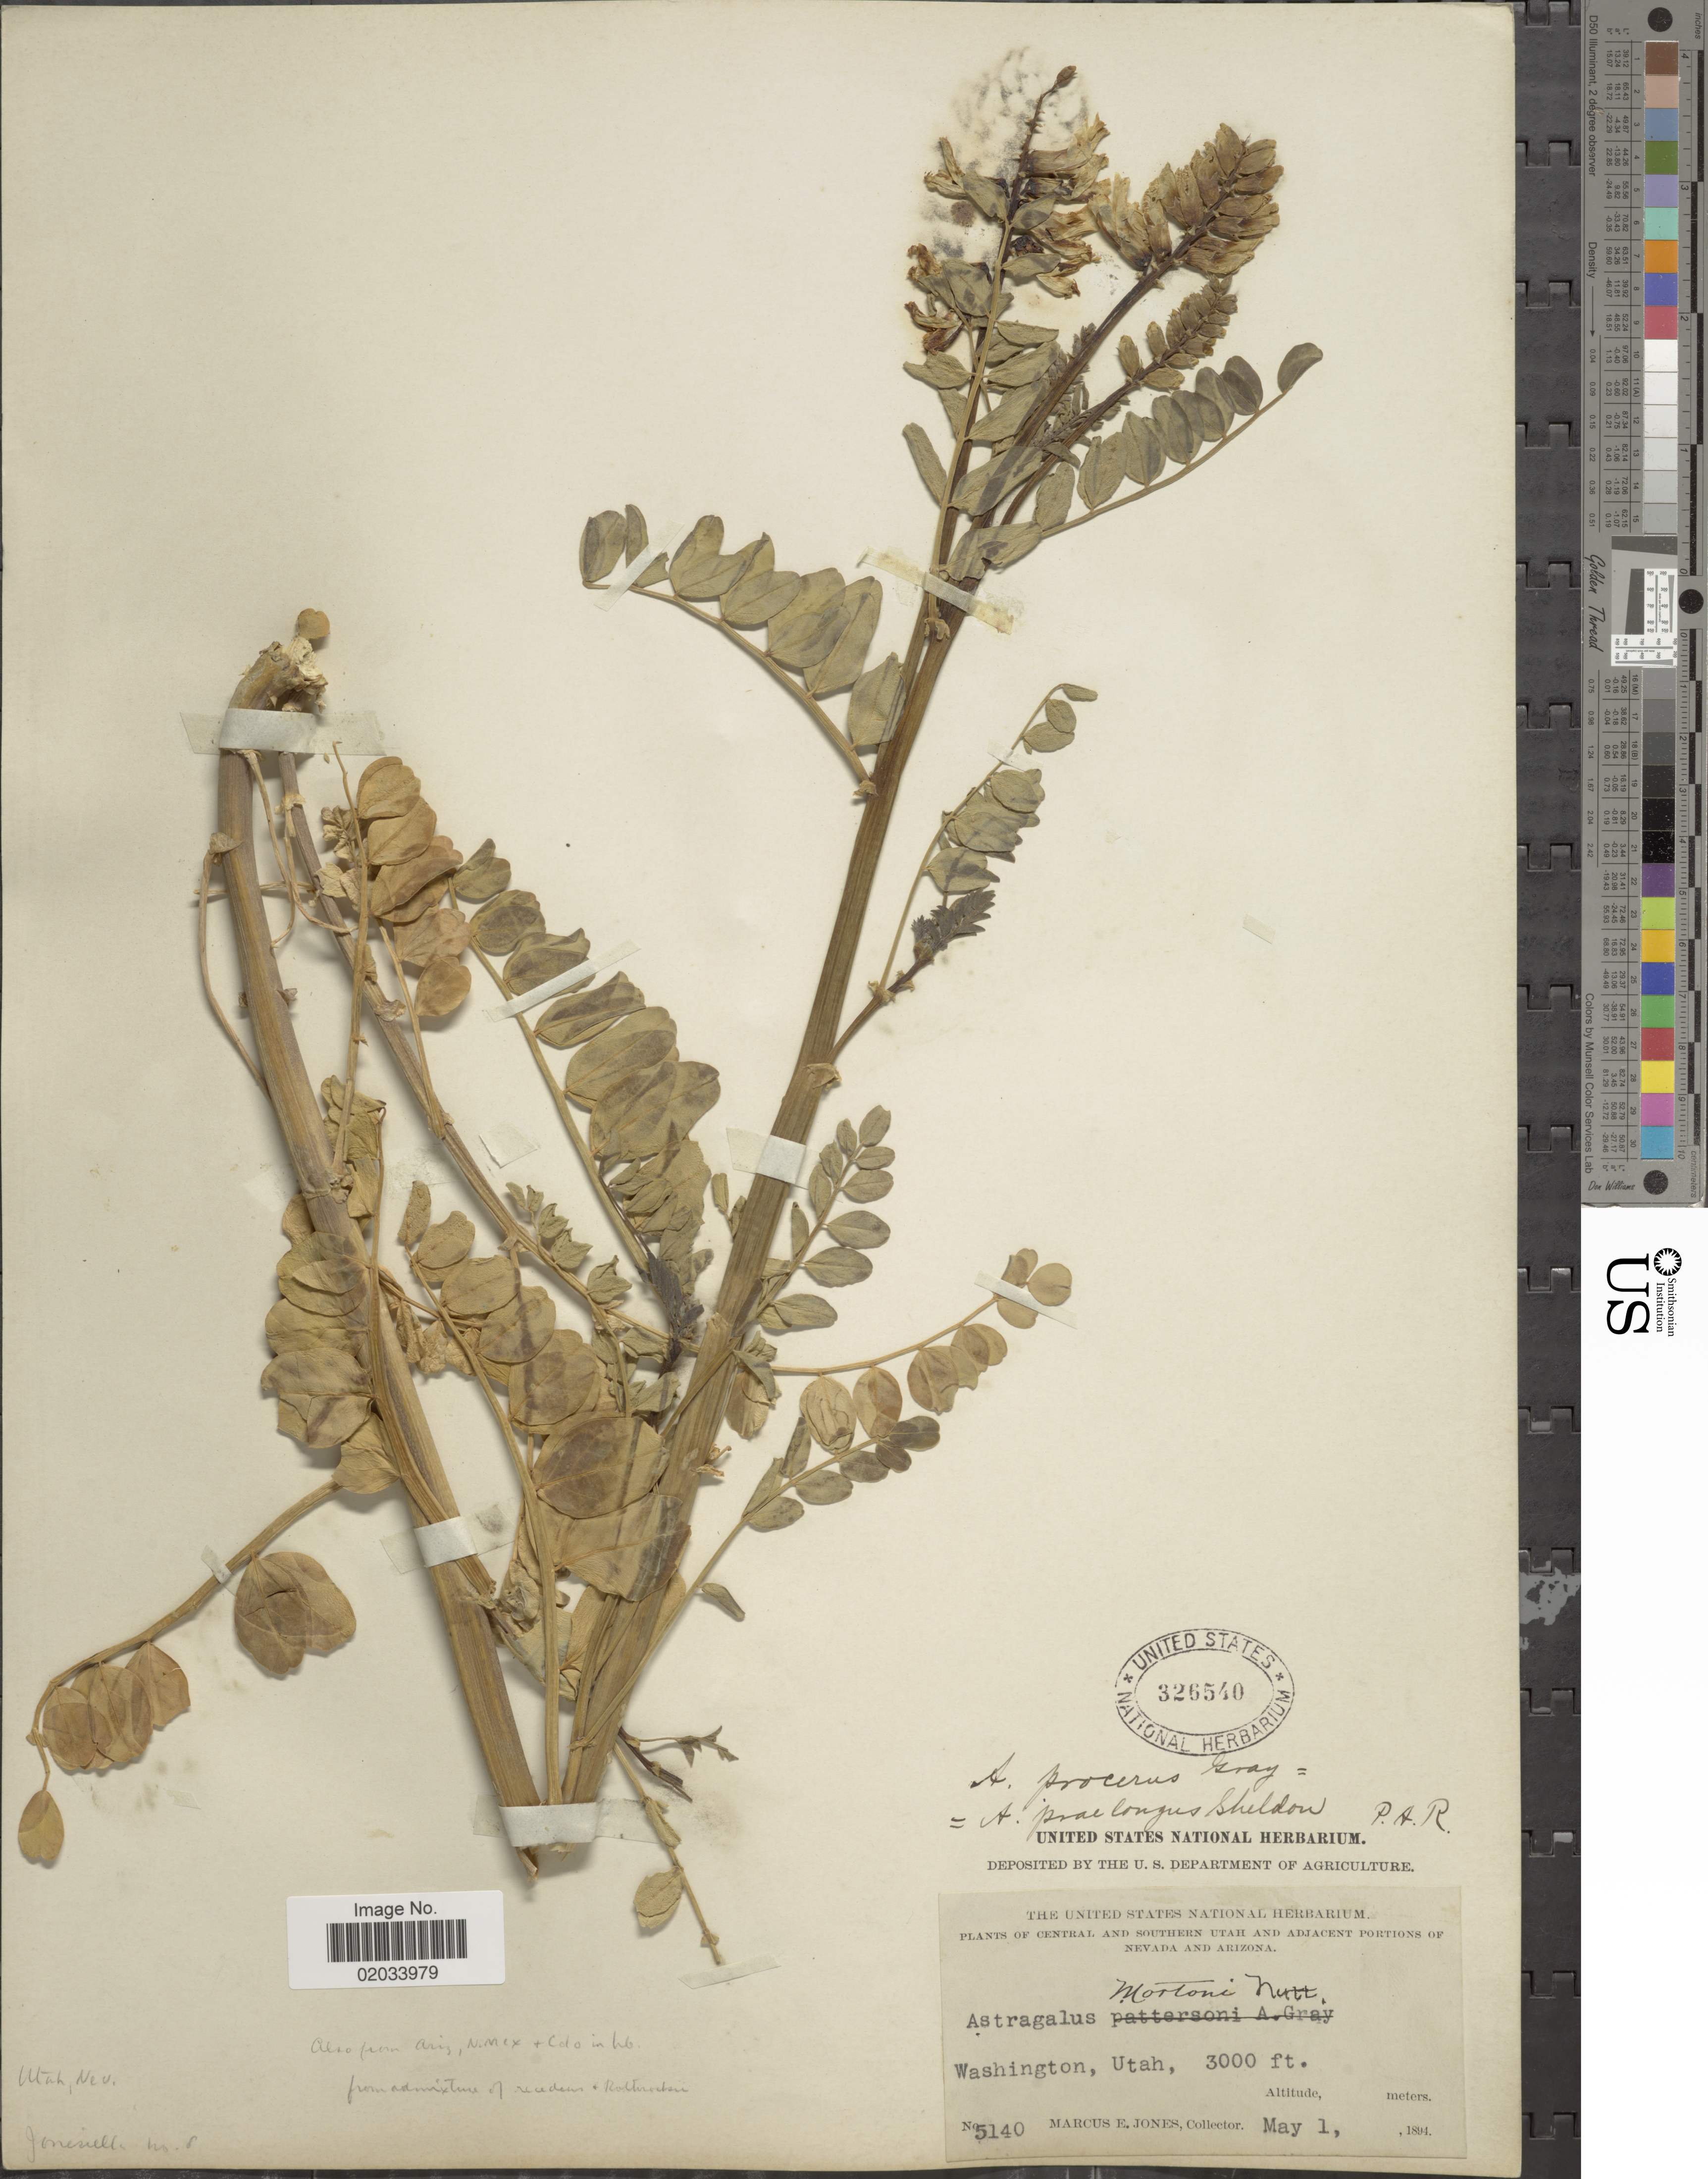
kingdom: Plantae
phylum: Tracheophyta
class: Magnoliopsida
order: Fabales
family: Fabaceae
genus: Astragalus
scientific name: Astragalus praelongus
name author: E. Sheld.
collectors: M. E. Jones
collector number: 5140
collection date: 1894-05-01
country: United States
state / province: Utah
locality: Central and southern Utah and adjacent portions of Nevada and Arizona. Washington, Utah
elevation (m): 914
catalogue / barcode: US 326540